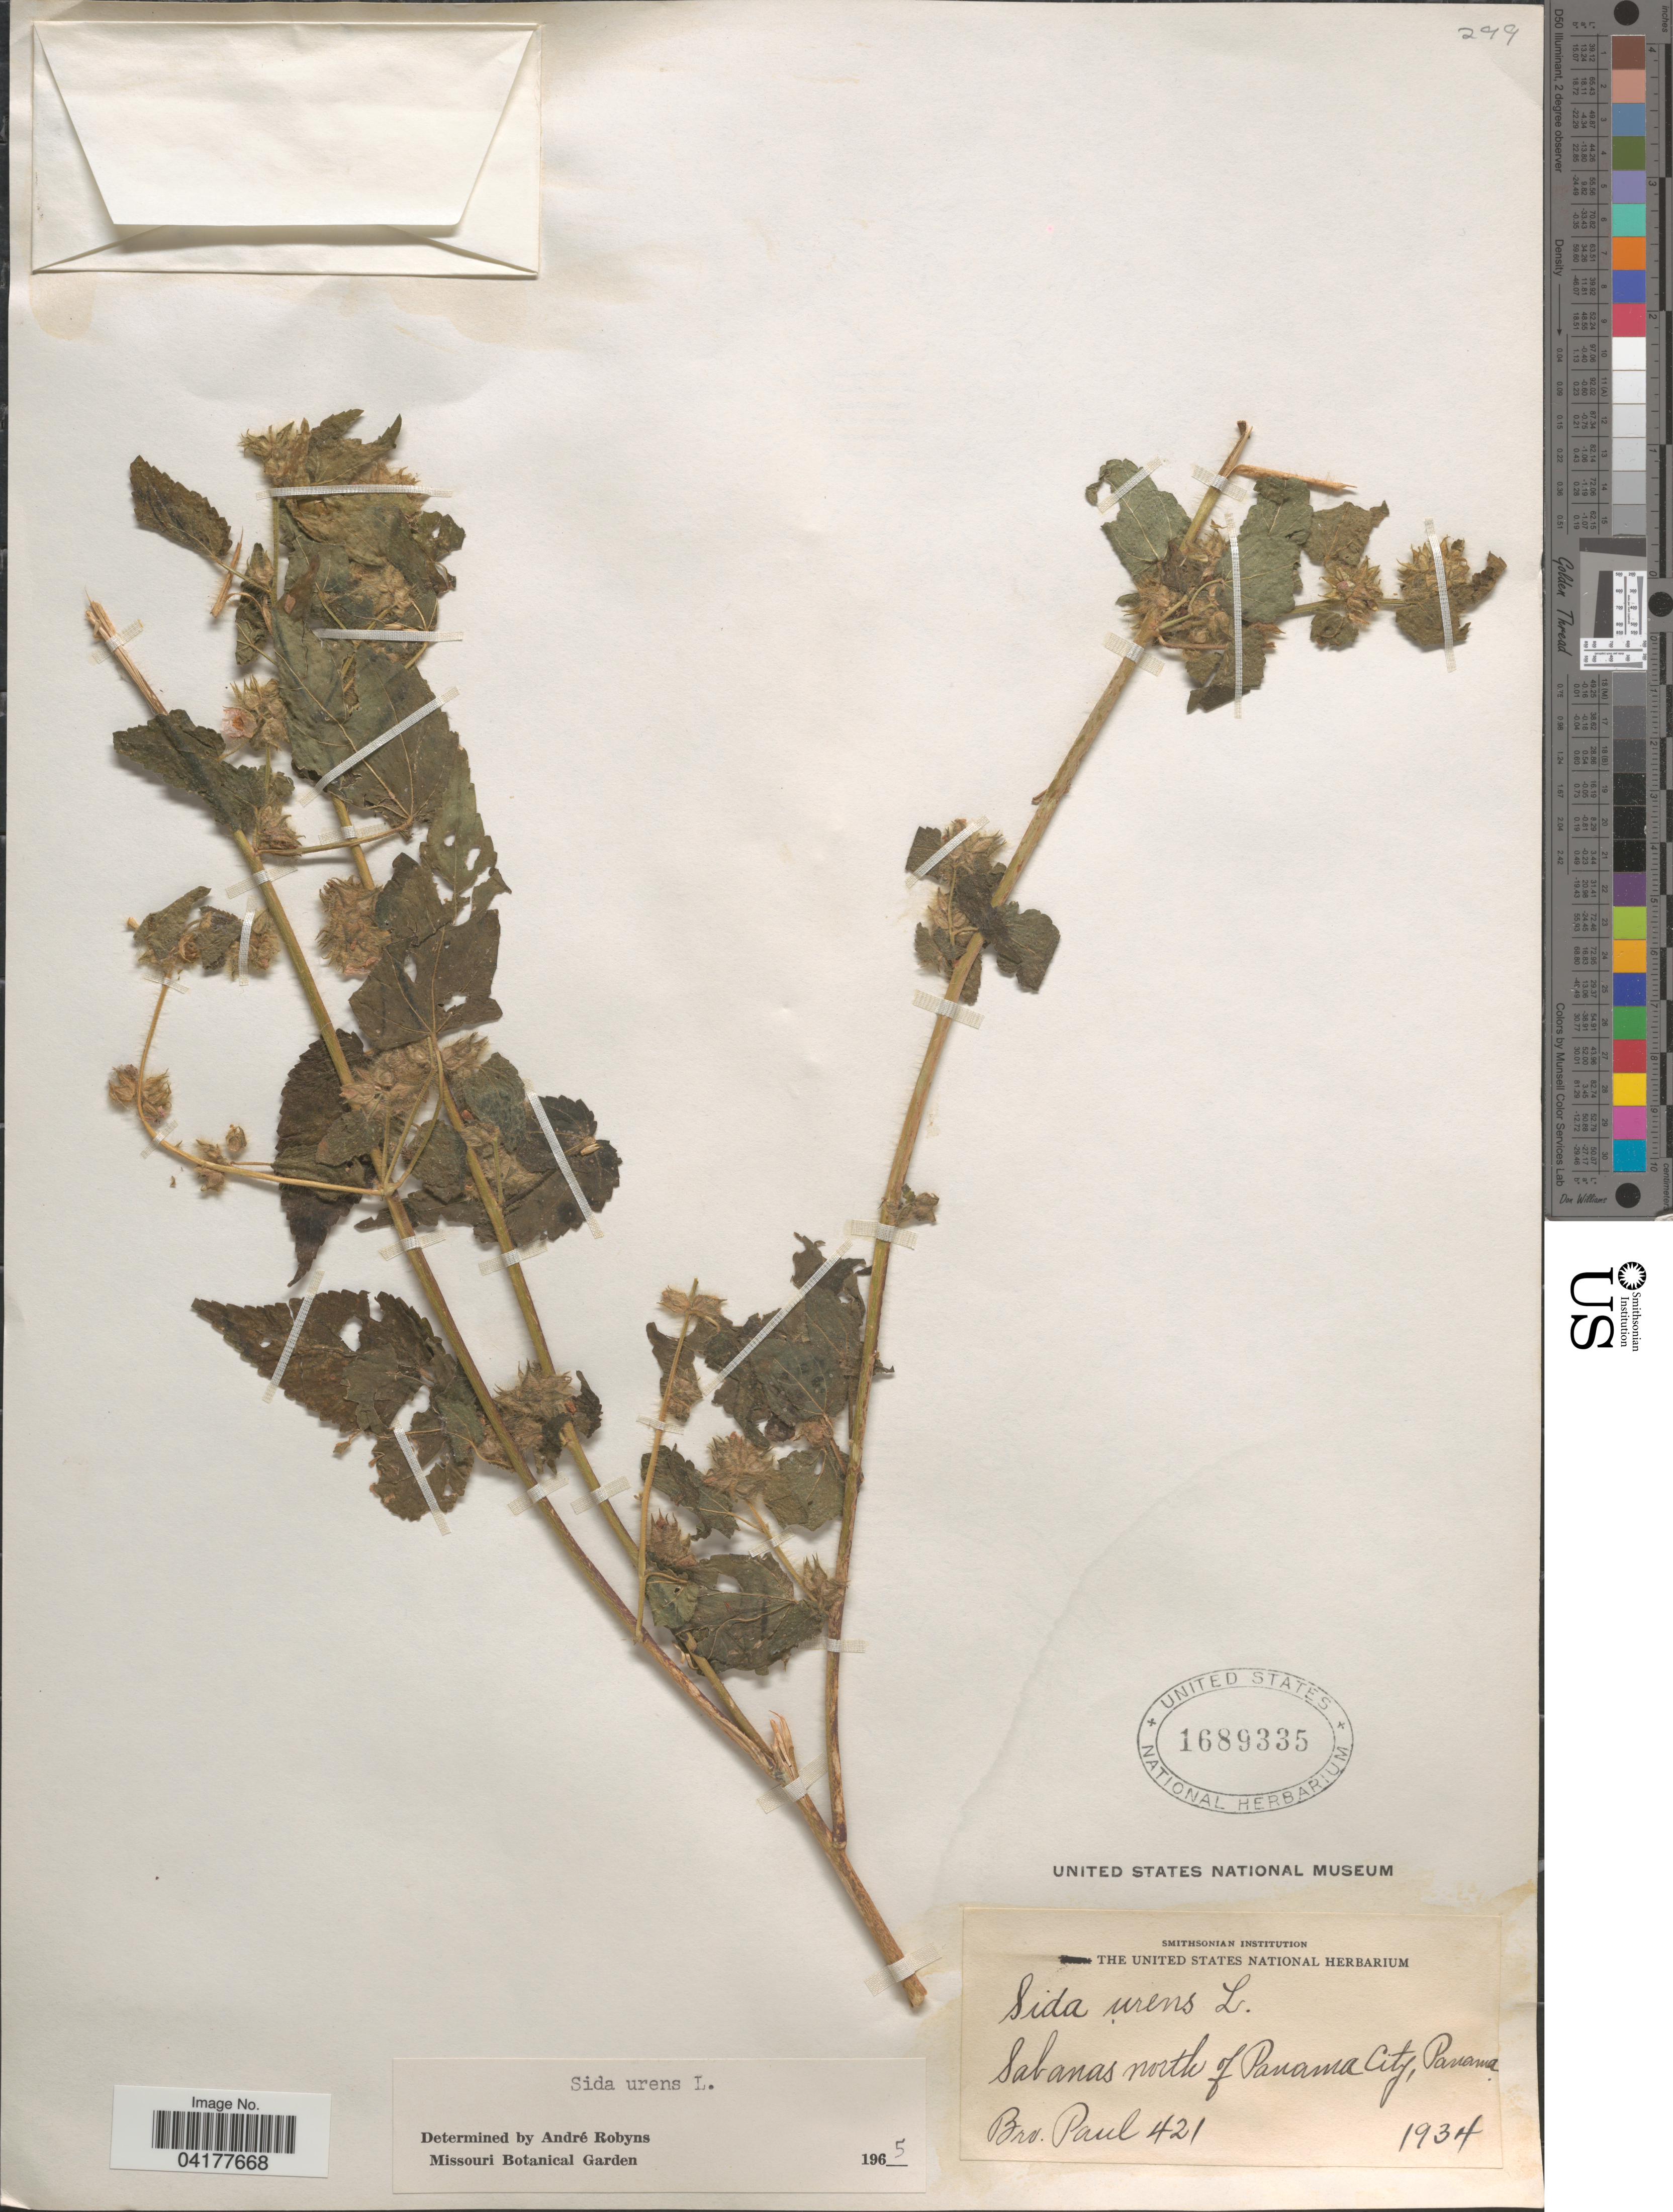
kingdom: Plantae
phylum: Tracheophyta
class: Magnoliopsida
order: Malvales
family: Malvaceae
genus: Sida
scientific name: Sida urens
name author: L.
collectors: B. Paul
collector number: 421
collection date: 1934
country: Panama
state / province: Panamá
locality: Sabanas north of Panama City.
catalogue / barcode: US 1689335